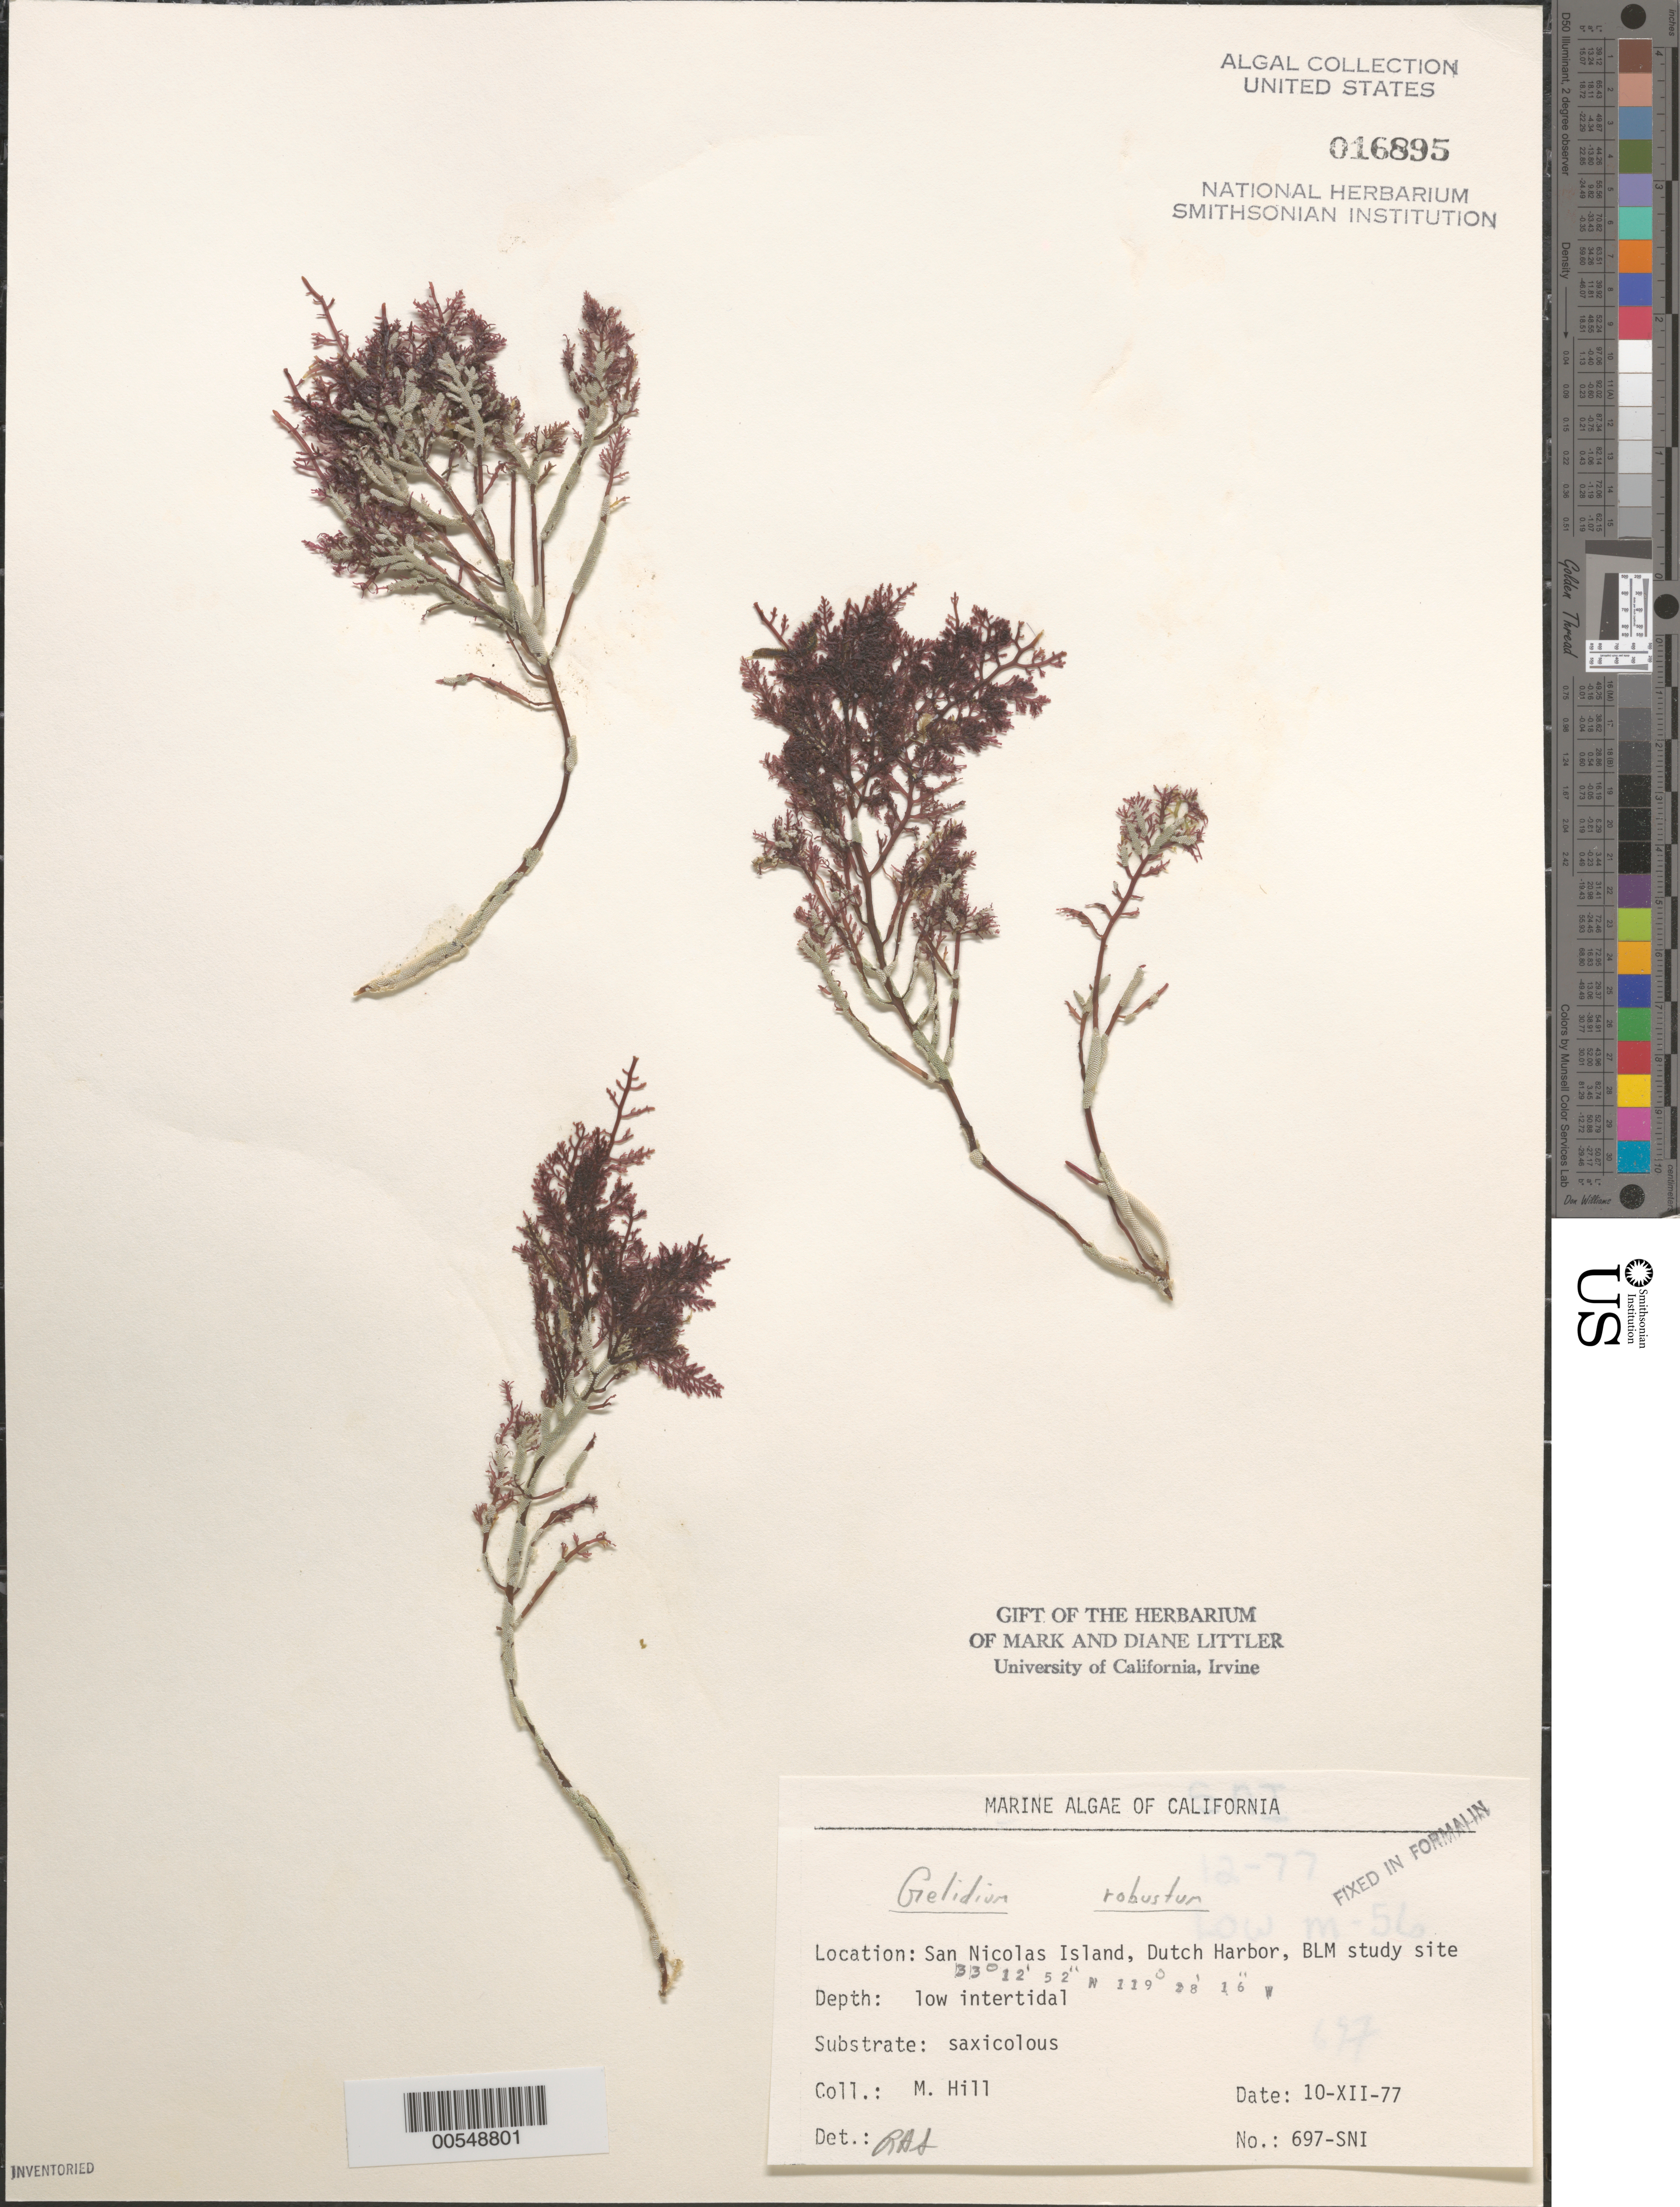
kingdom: Plantae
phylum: Rhodophyta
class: Florideophyceae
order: Gelidiales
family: Gelidiaceae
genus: Gelidium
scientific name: Gelidium robustum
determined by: Sims, Robert H.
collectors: M. Hill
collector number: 697-sni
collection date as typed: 10 Dec 1977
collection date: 1977-12-10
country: United States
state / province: California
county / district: Ventura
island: San Nicolas Island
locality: Dutch Harbor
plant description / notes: BLM-SOCALBIGHT Rocky Intertidal Survey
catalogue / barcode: US 16895